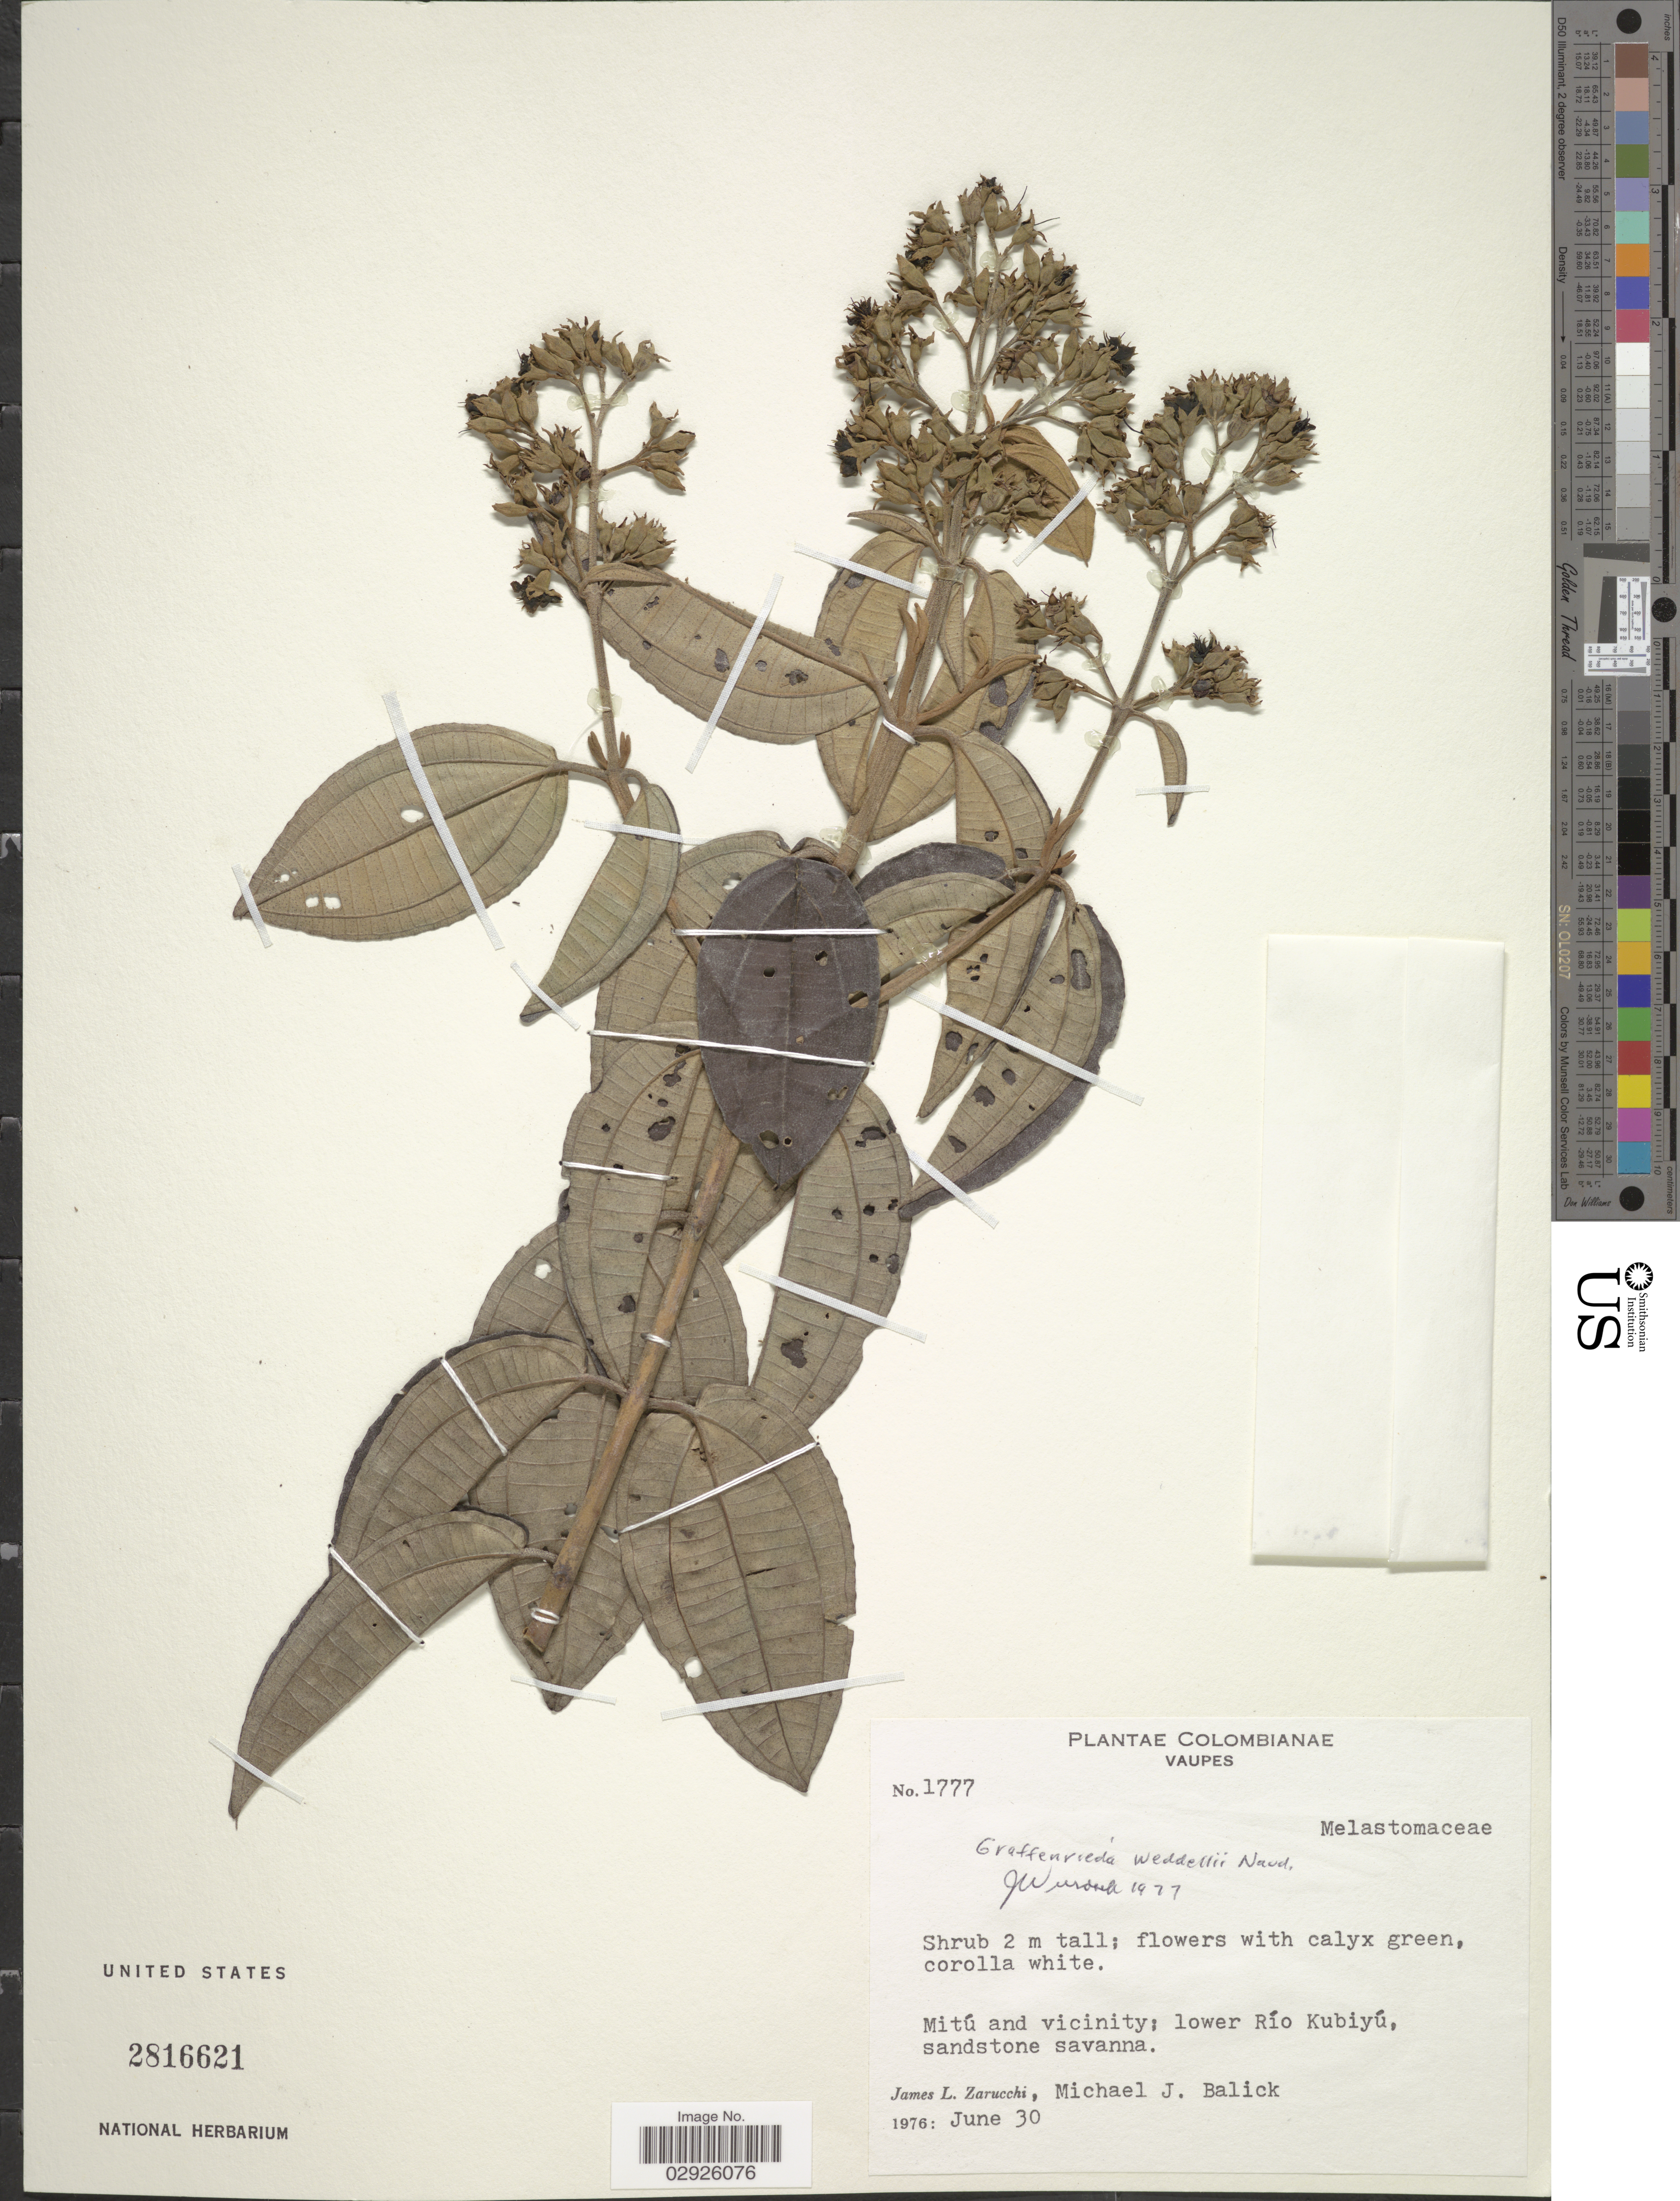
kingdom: Plantae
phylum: Tracheophyta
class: Magnoliopsida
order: Myrtales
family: Melastomataceae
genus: Graffenrieda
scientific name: Graffenrieda weddellii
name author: Naudin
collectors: J. L. Zarucchi & M. J. Balick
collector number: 1777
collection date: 1976-06-30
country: Colombia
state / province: Vaupés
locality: Mitú and vicinity: lower Río Kubiyú.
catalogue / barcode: US 2816621